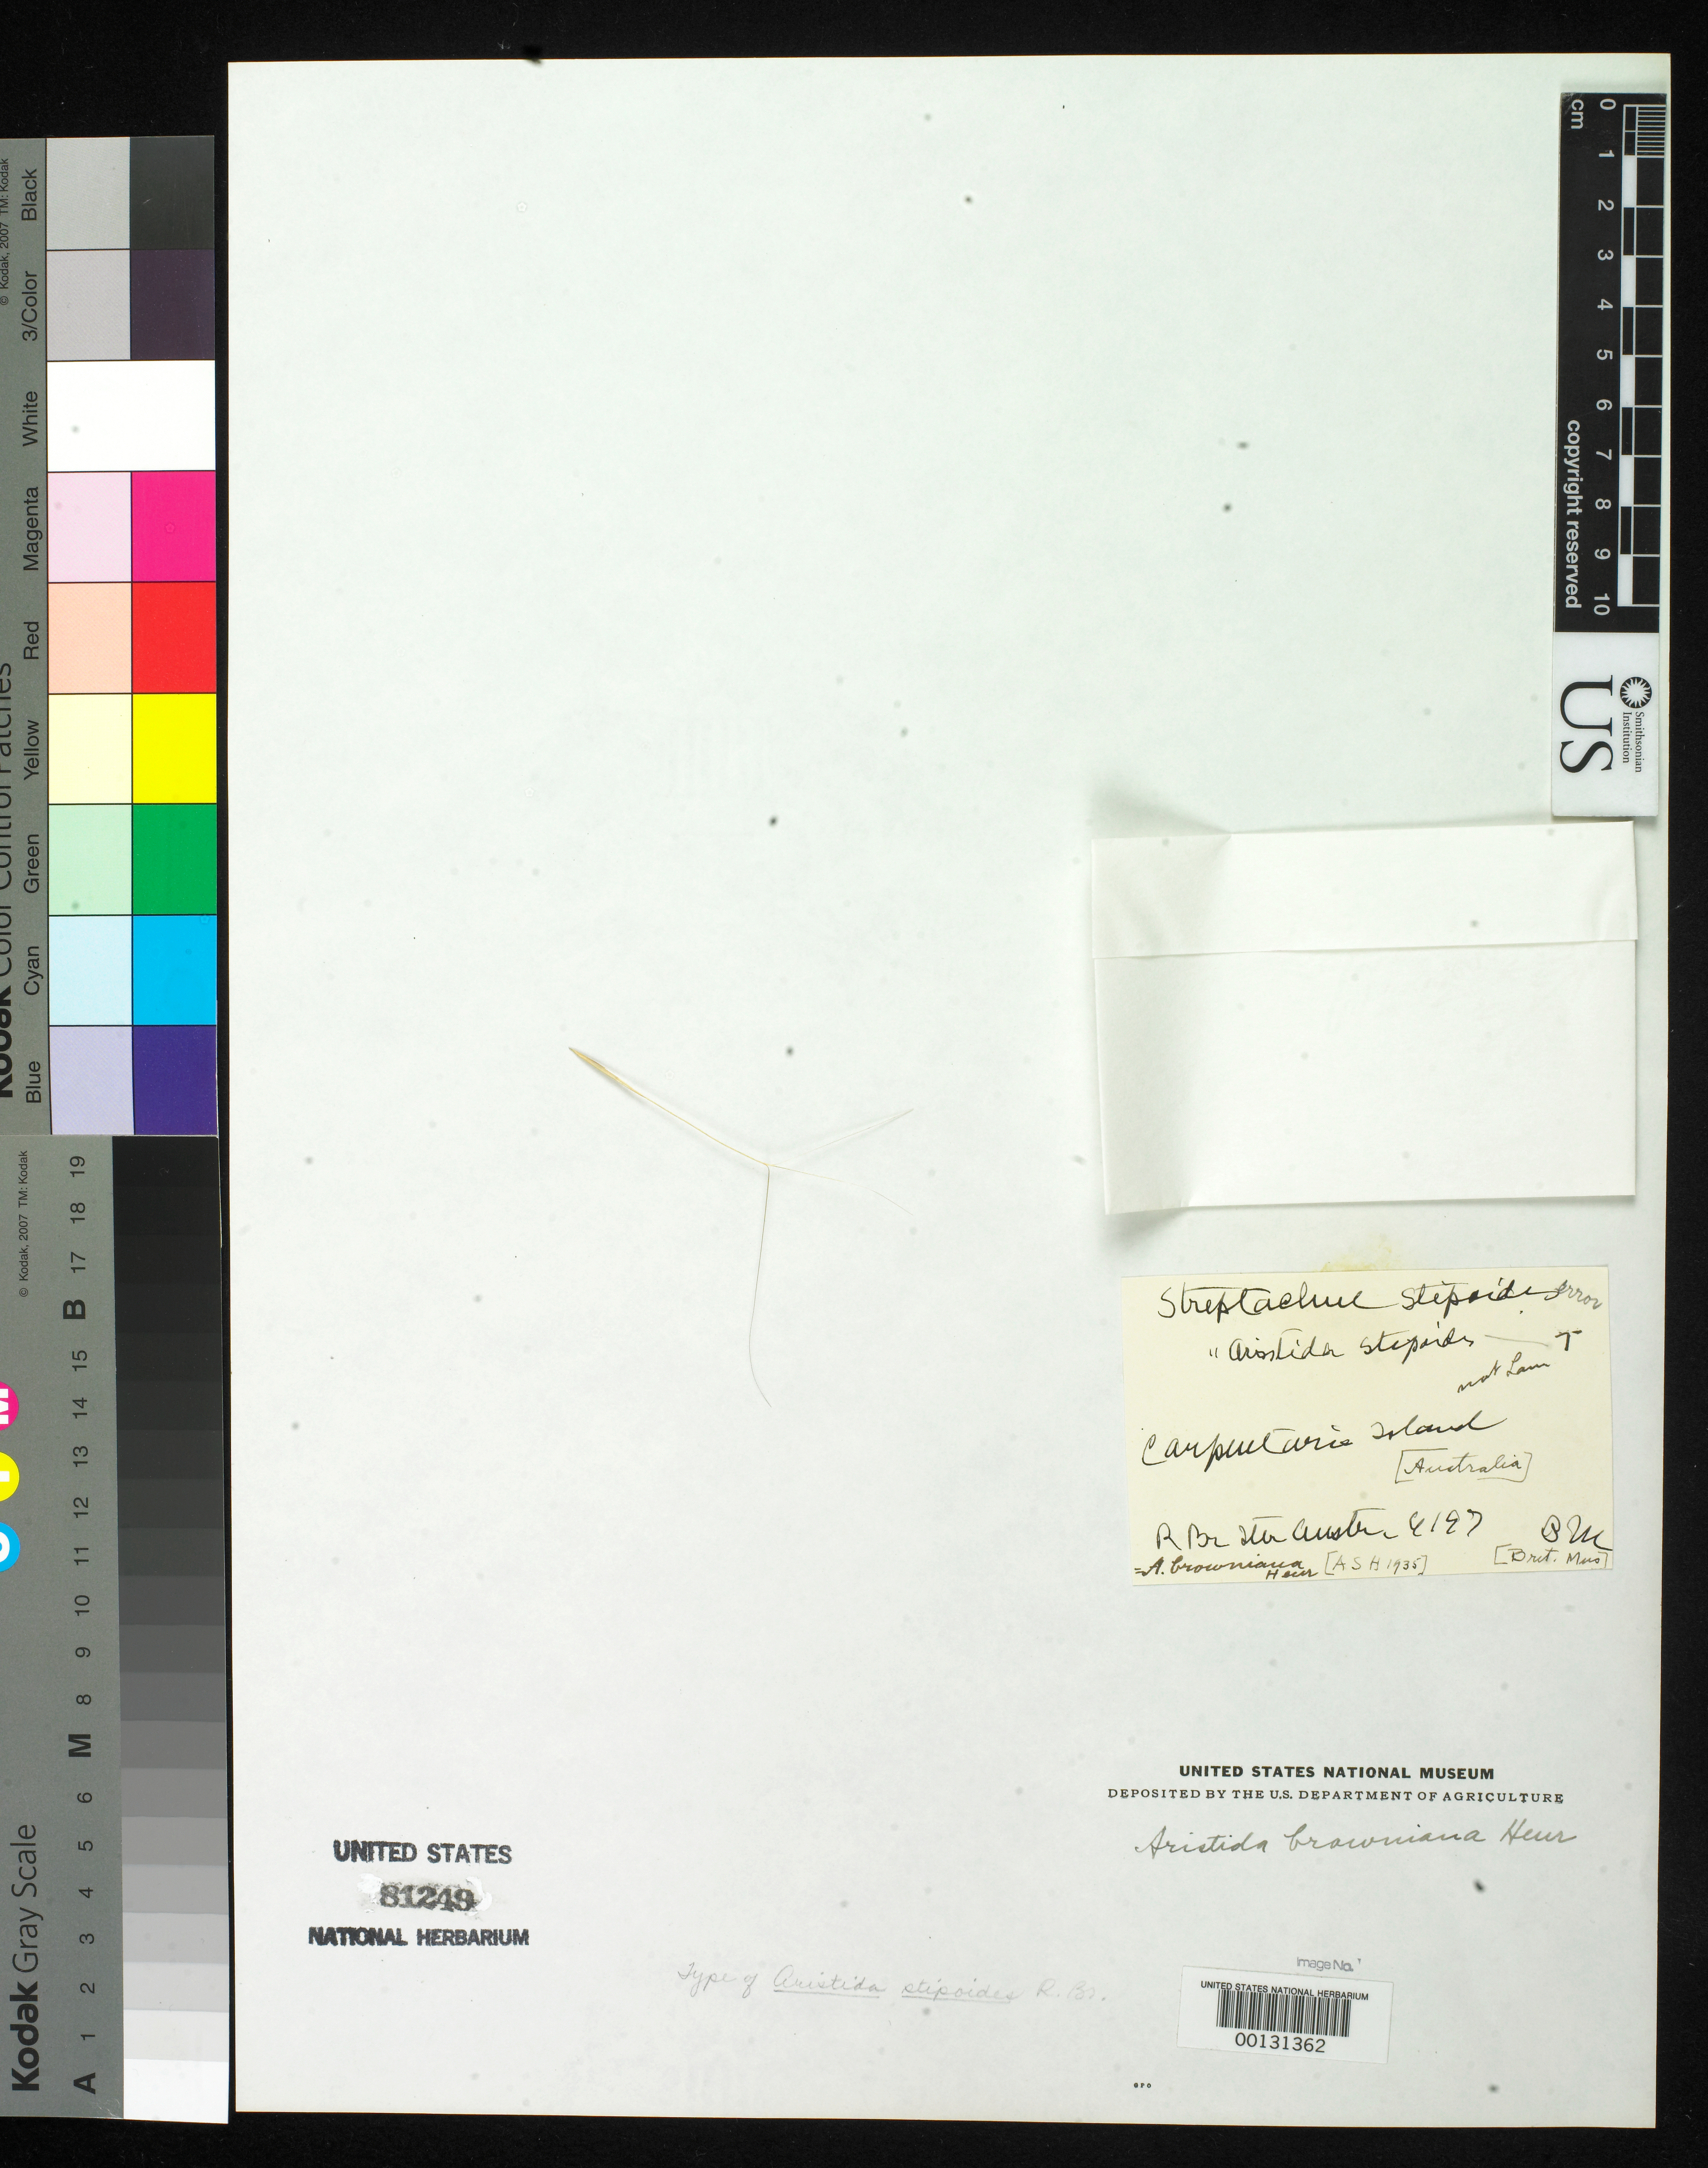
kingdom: Plantae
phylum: Tracheophyta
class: Liliopsida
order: Poales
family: Poaceae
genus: Aristida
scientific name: Aristida stipoides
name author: R. Br.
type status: Type Fragment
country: Australia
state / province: Northern Territory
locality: Carpentaria Island.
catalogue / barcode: US 81249